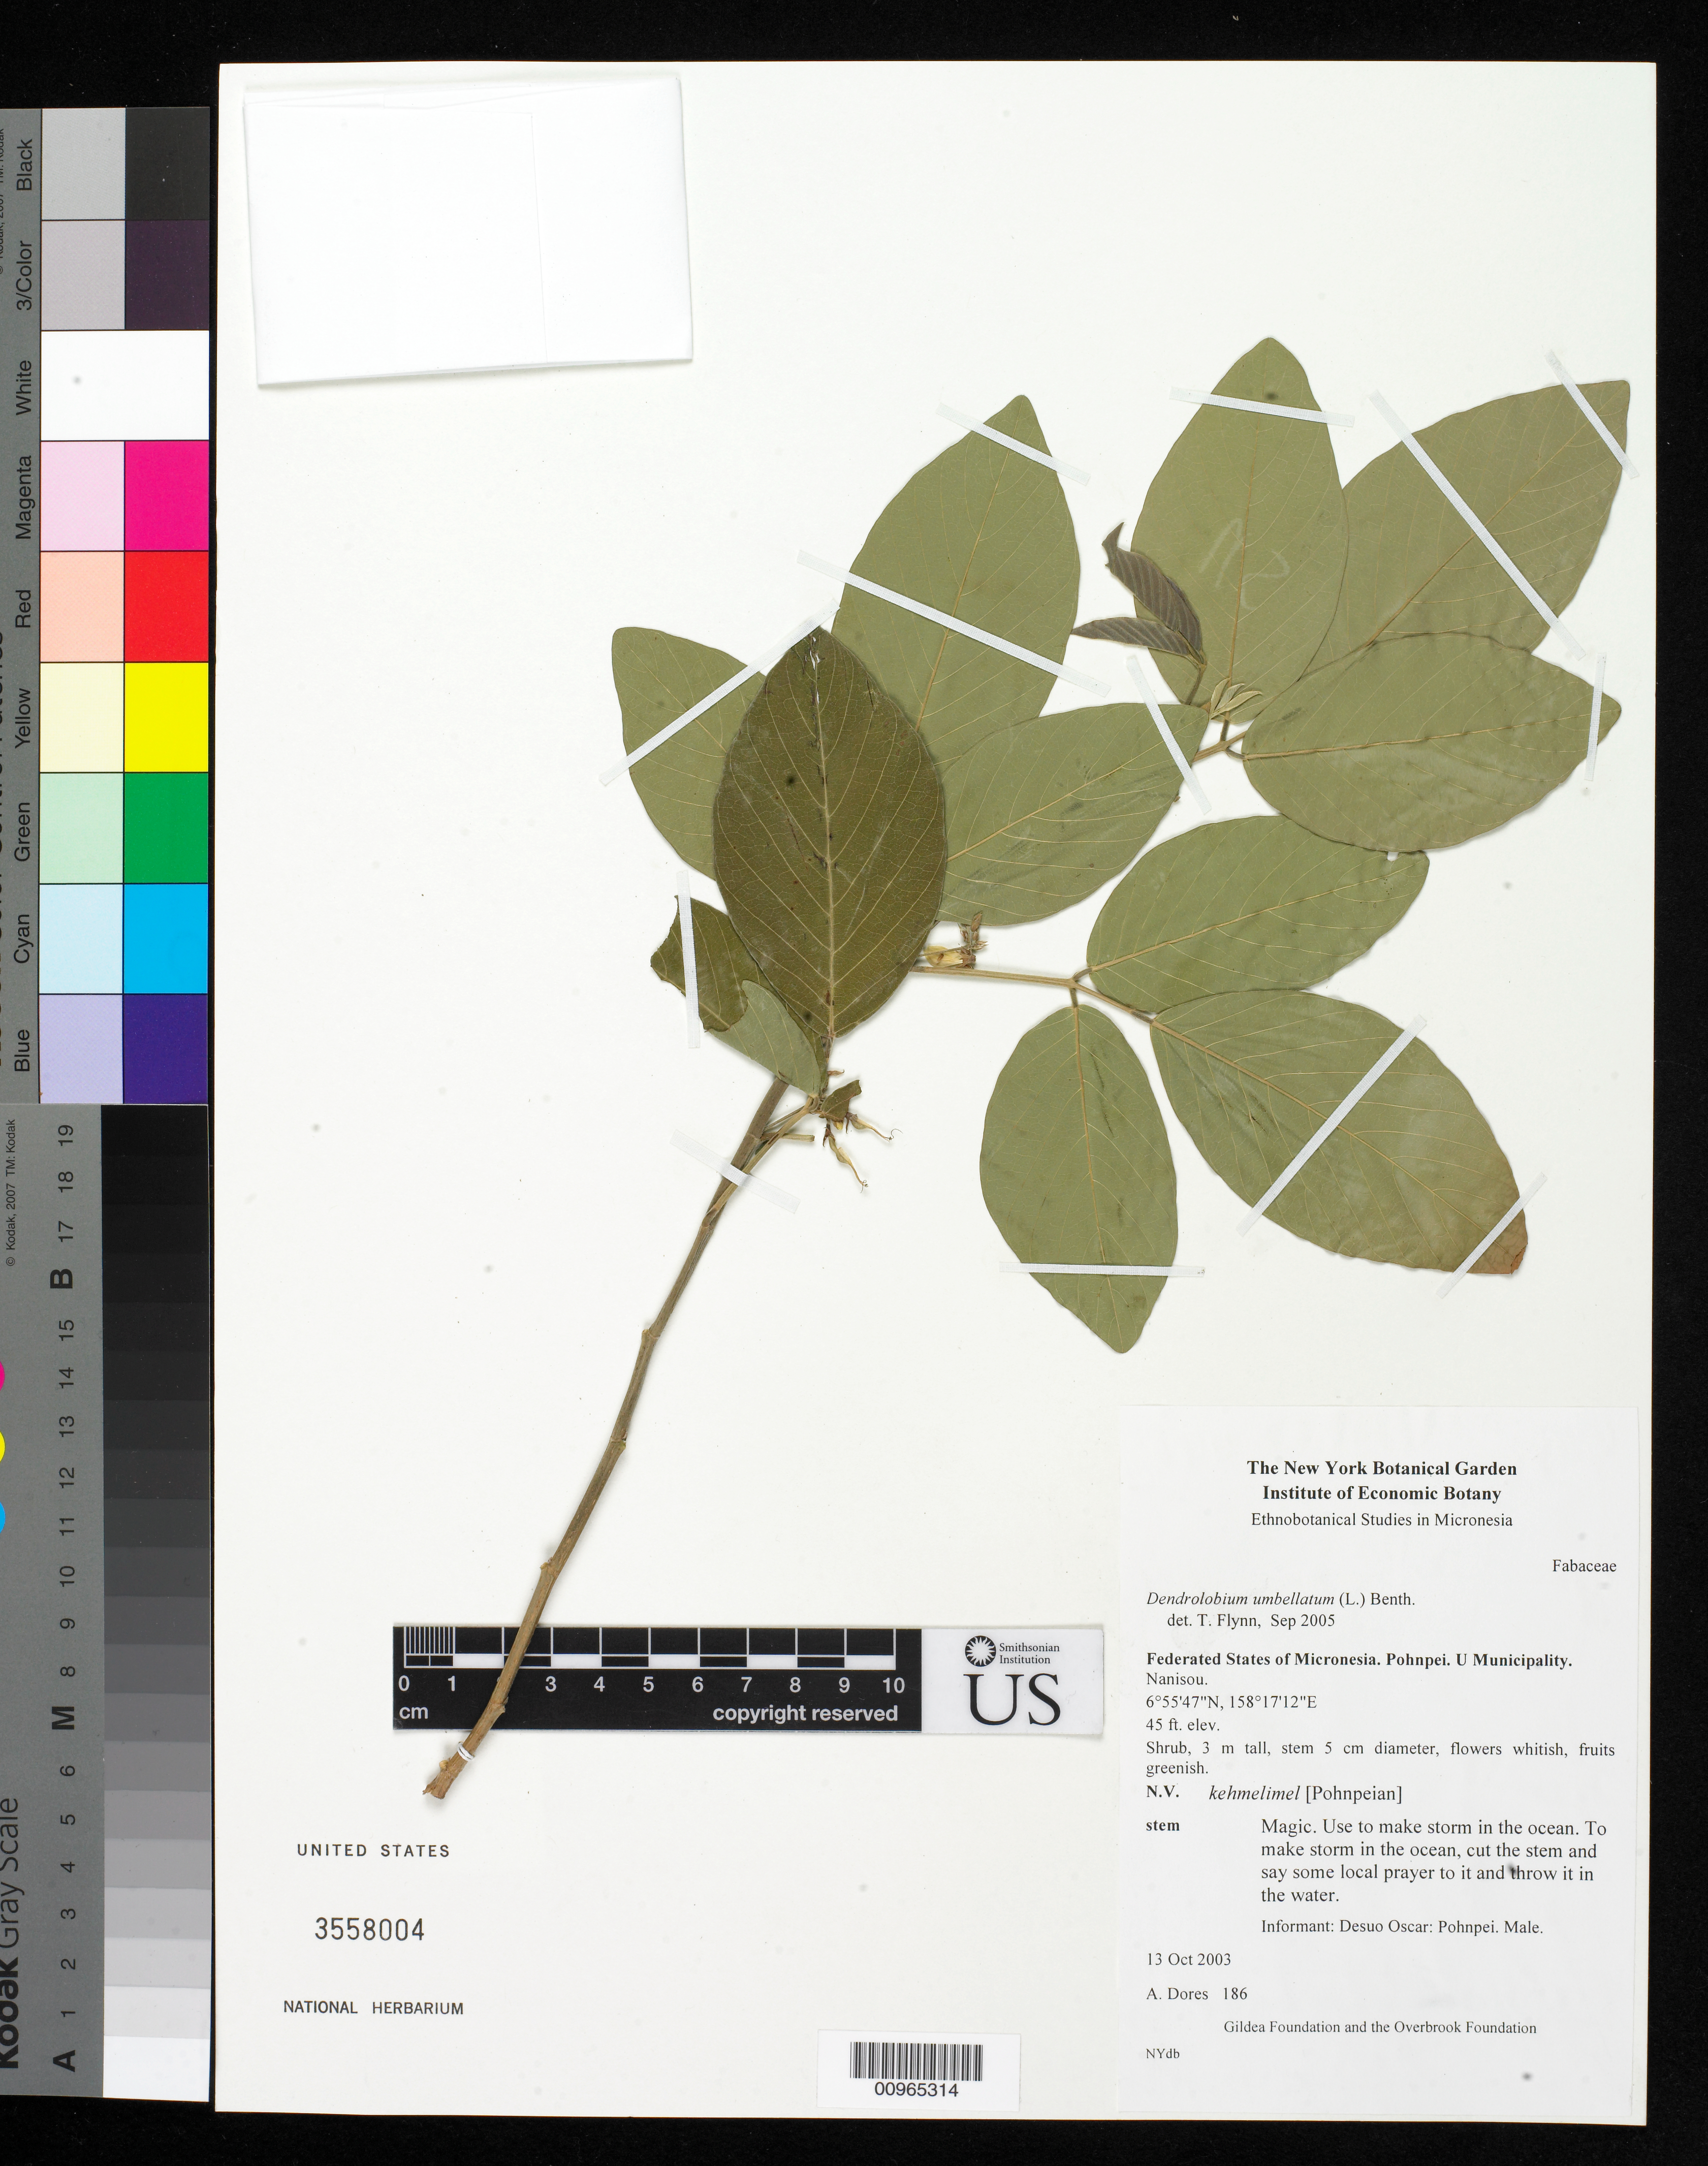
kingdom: Plantae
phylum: Tracheophyta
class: Magnoliopsida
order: Fabales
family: Fabaceae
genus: Dendrolobium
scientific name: Dendrolobium umbellatum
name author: (L.) Benth.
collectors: A. Dores & D. Oscar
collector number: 186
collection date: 2003-10-13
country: Micronesia, Federated States of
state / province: Pohnpei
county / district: Uh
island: Pohnpei [Ponape]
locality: Nanisou, U Muncipality, Pohnpei, Federated States of Micronesia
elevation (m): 14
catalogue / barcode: US 3558004